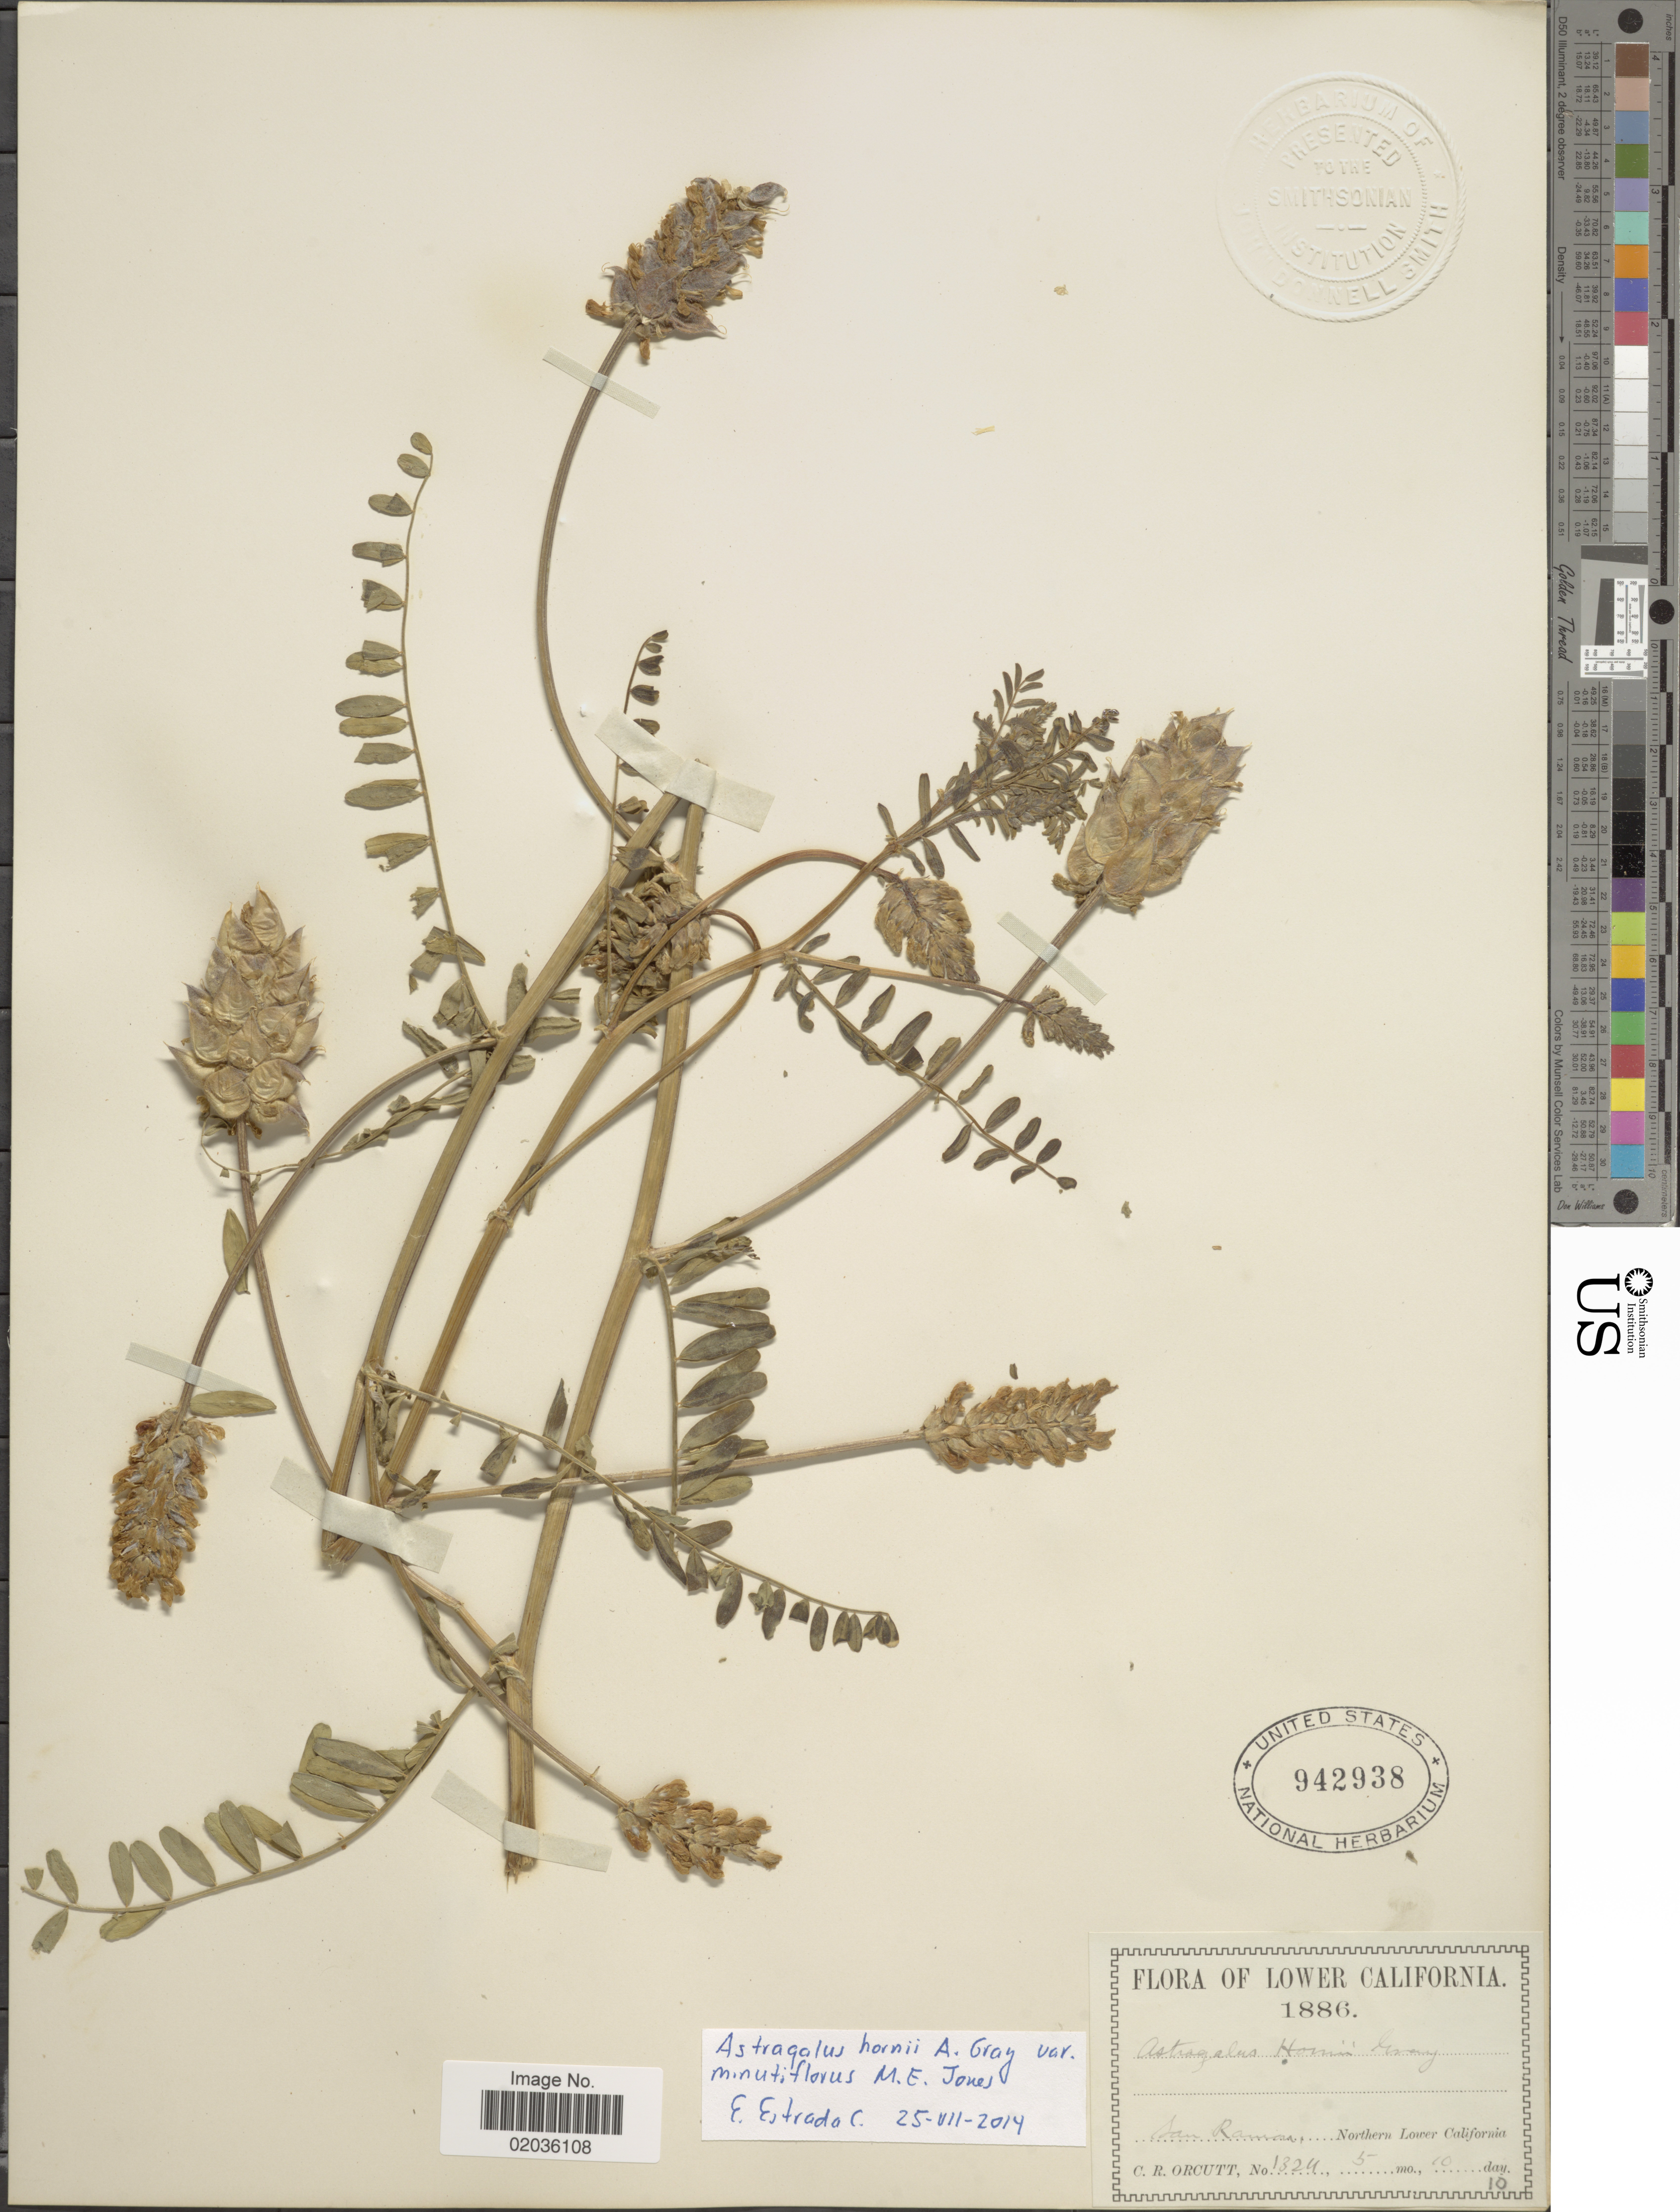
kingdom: Plantae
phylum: Tracheophyta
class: Magnoliopsida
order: Fabales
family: Fabaceae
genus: Astragalus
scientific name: Astragalus hornii var. minutiflorus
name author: M.E. Jones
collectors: C. R. Orcutt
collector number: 1324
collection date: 1886-05-10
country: Mexico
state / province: Baja California Norte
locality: Lower California, San Ramon, Northern Lower California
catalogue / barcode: US 942938